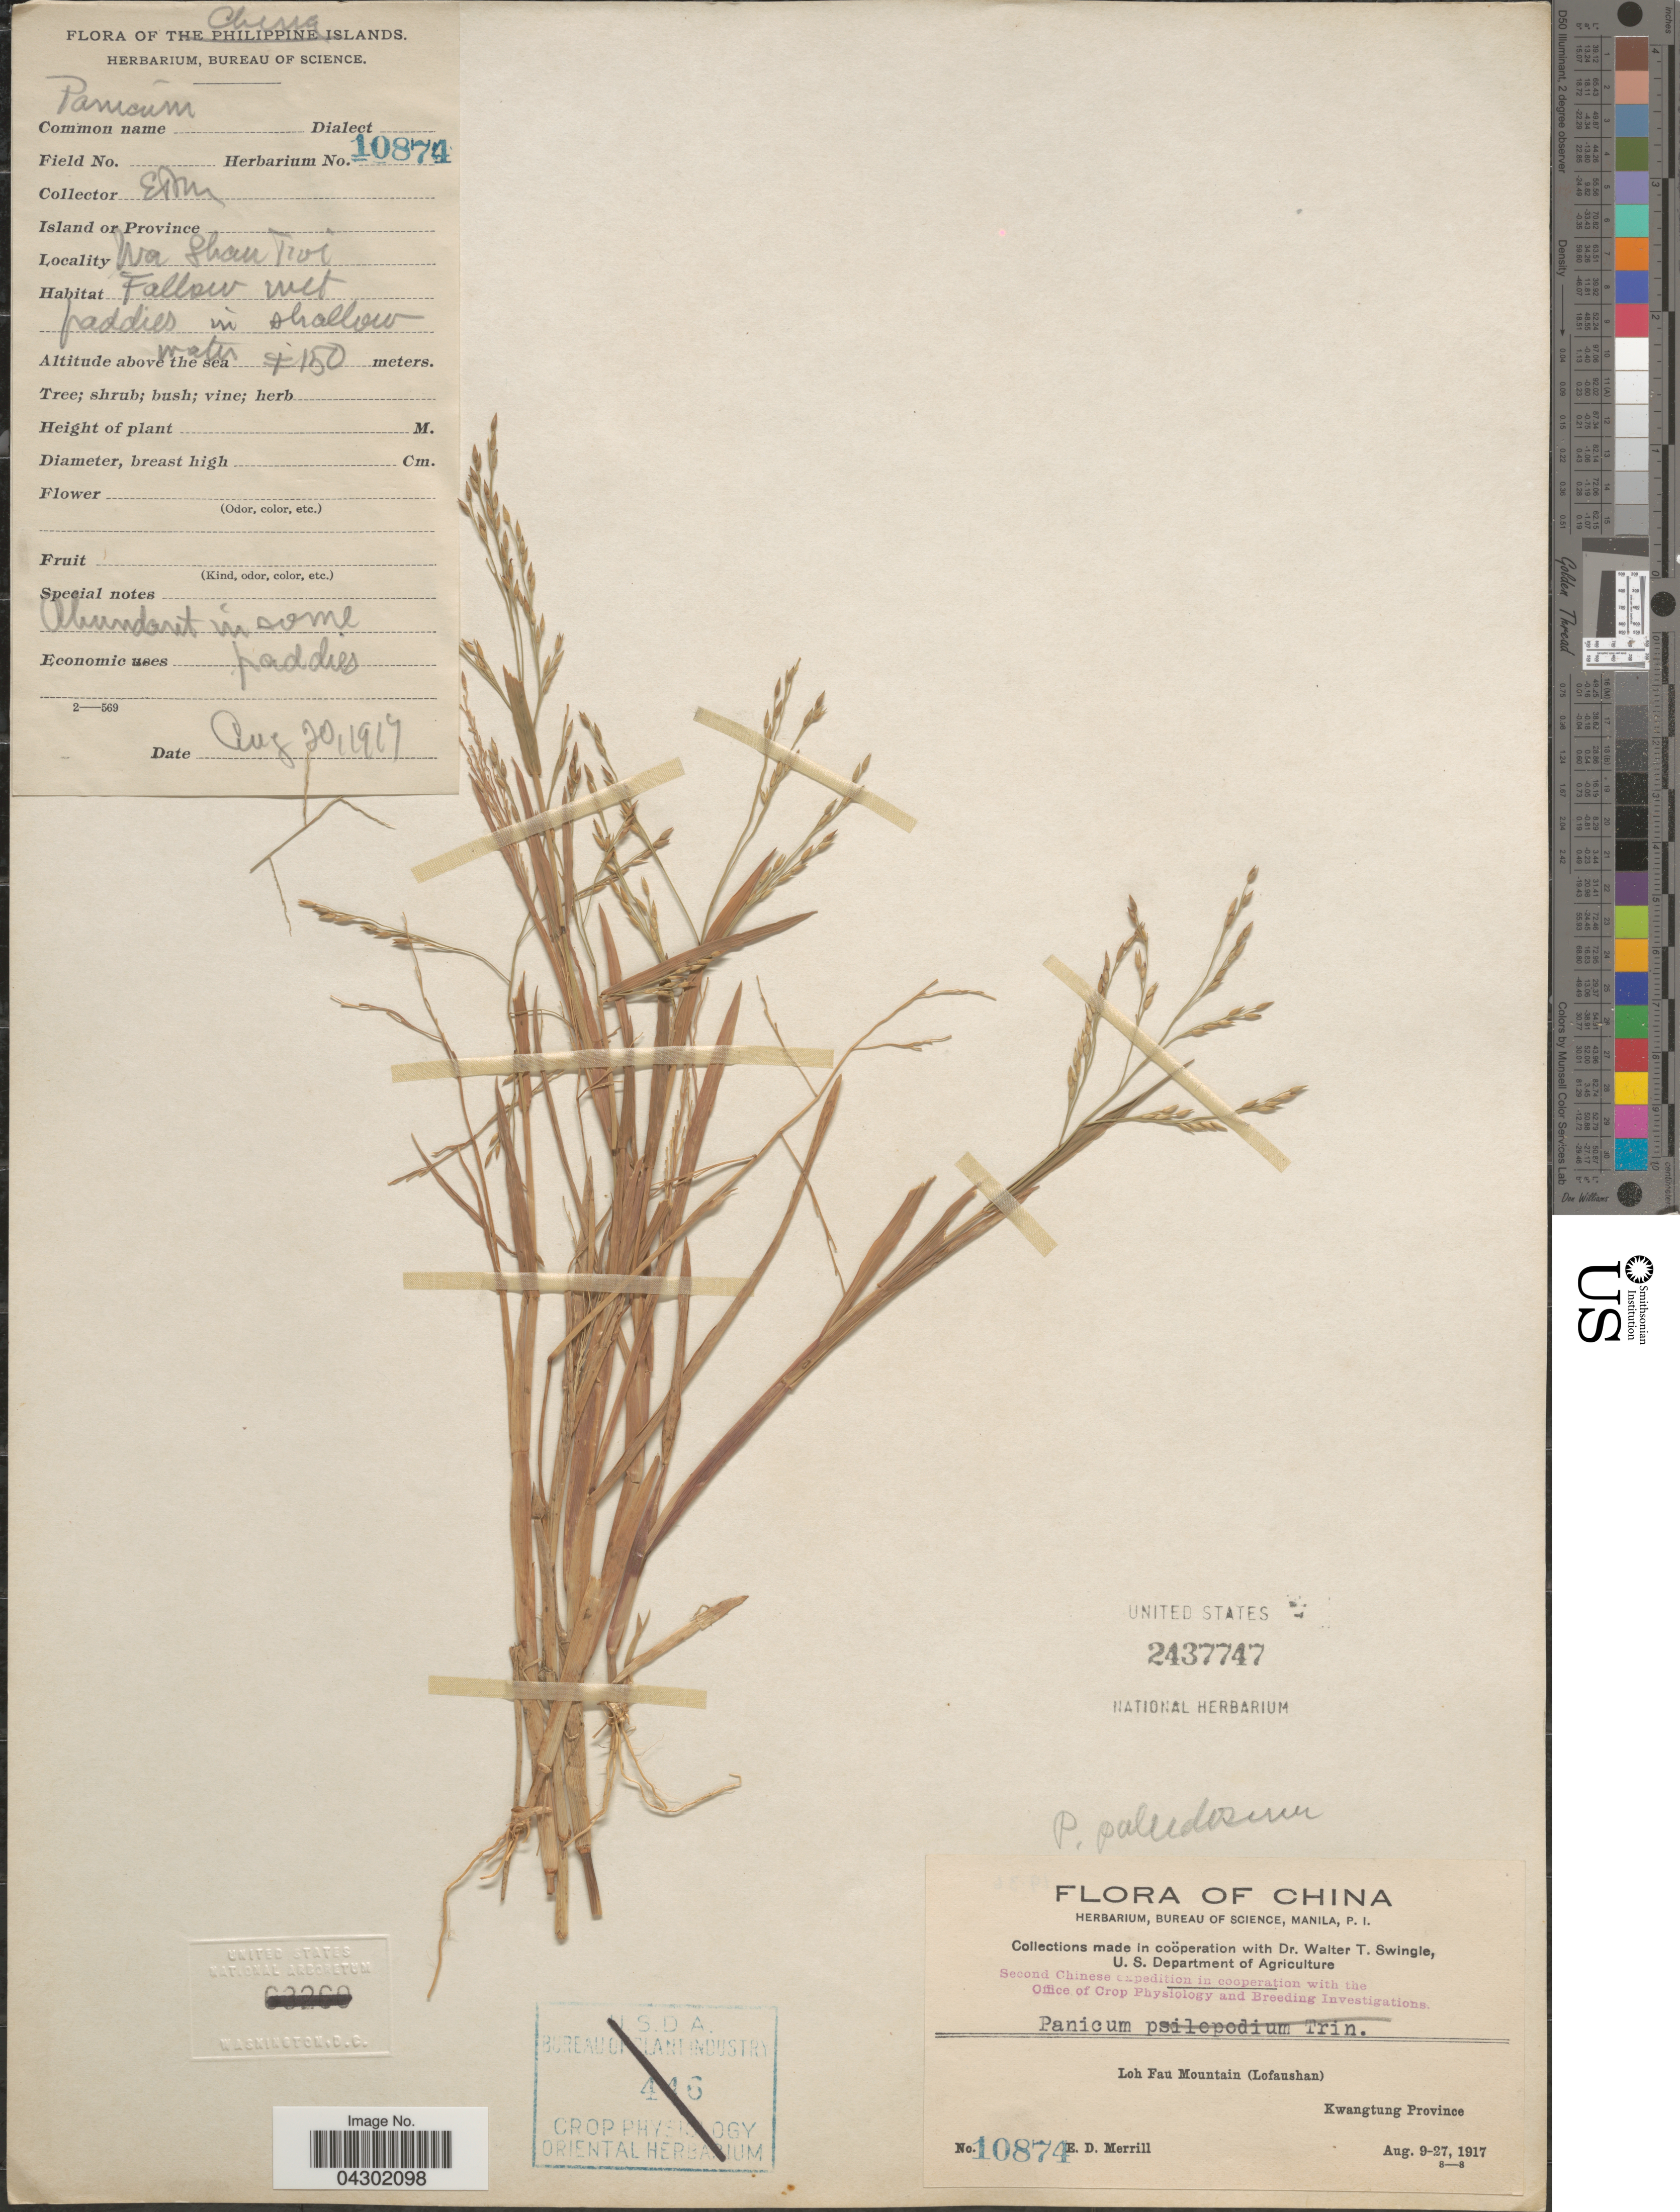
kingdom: Plantae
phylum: Tracheophyta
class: Liliopsida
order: Poales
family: Poaceae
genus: Panicum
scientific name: Panicum paludosum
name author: Roxb.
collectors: E. D. Merrill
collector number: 10874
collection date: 1917-08-20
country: China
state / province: Guangdong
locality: Second Chinese Expedition in cooperation with the Office of Crop Physiology and Breeding Investigation. Loh Fau Mountain (Lofaushan) Kwangtung Province.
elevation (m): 150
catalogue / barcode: US 2437747